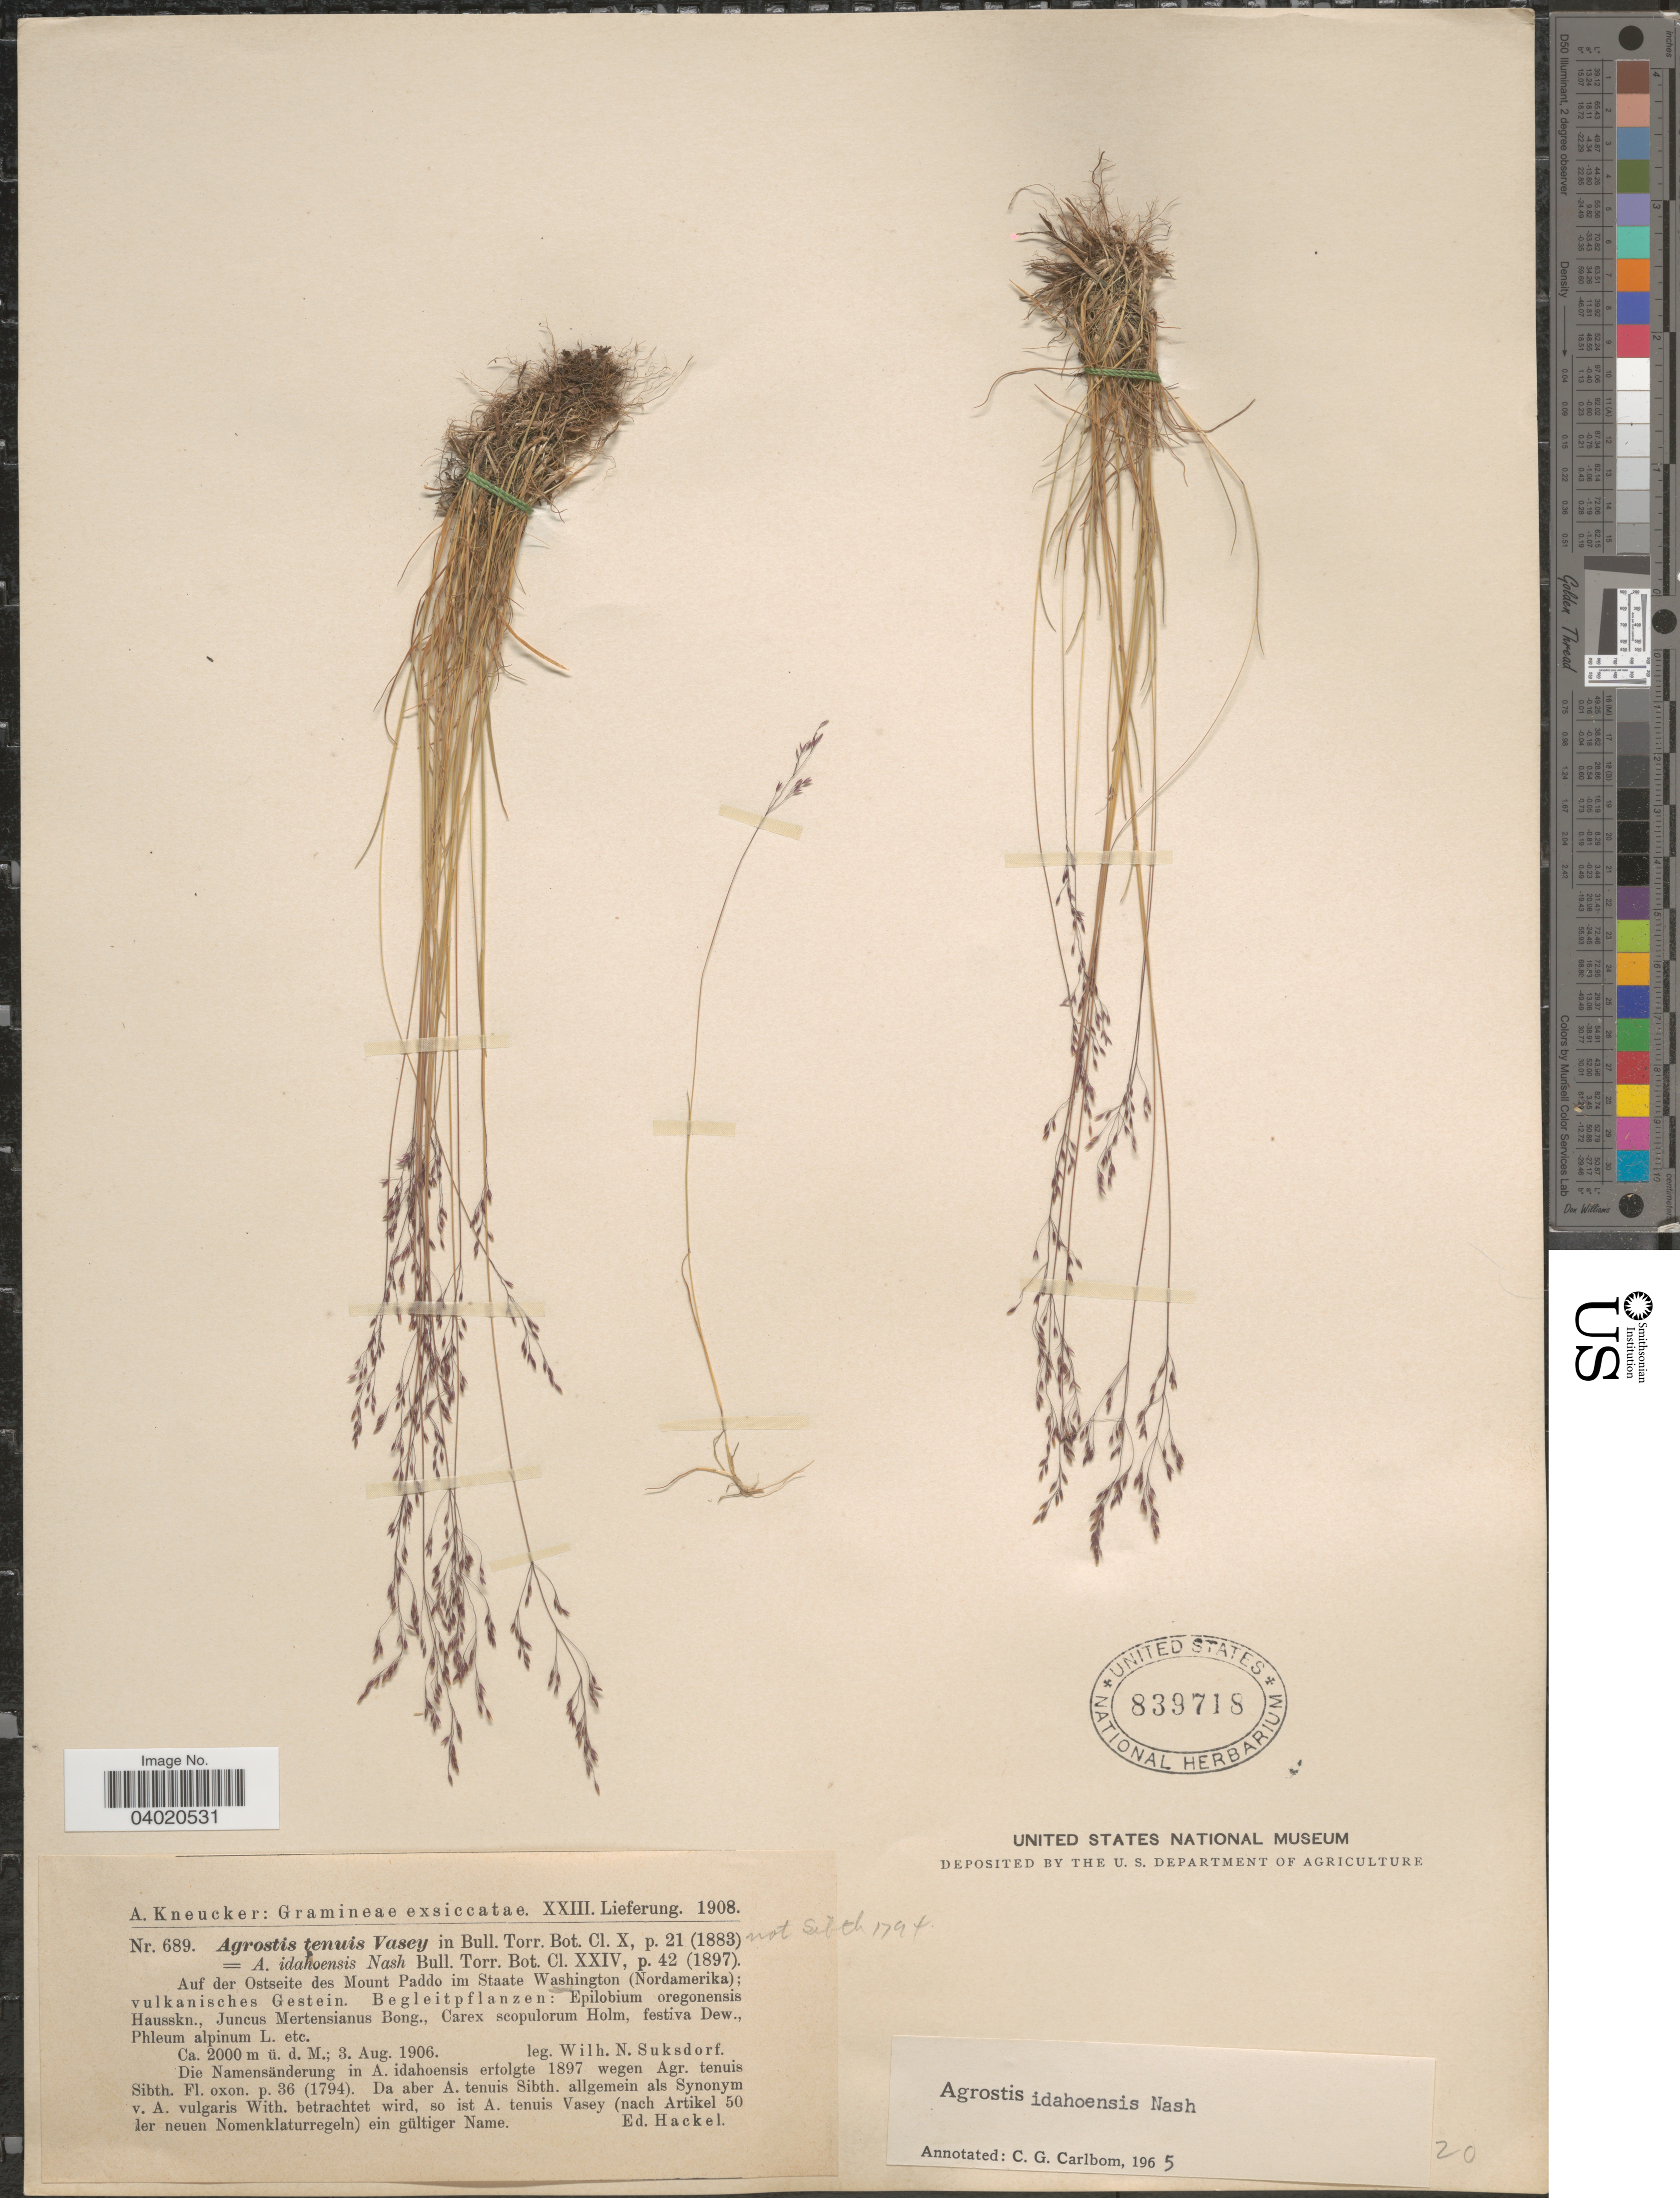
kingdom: Plantae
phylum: Tracheophyta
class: Liliopsida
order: Poales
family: Poaceae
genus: Agrostis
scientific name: Agrostis idahoensis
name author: Nash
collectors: W. N. Suksdorf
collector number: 689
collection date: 1906-08-03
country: United States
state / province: Washington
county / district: Skamania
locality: Auf des Ostseite des Mount Paddo im Staate Washington (Nordamerika); vulkanische Gestein.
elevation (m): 2000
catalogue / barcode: US 839718